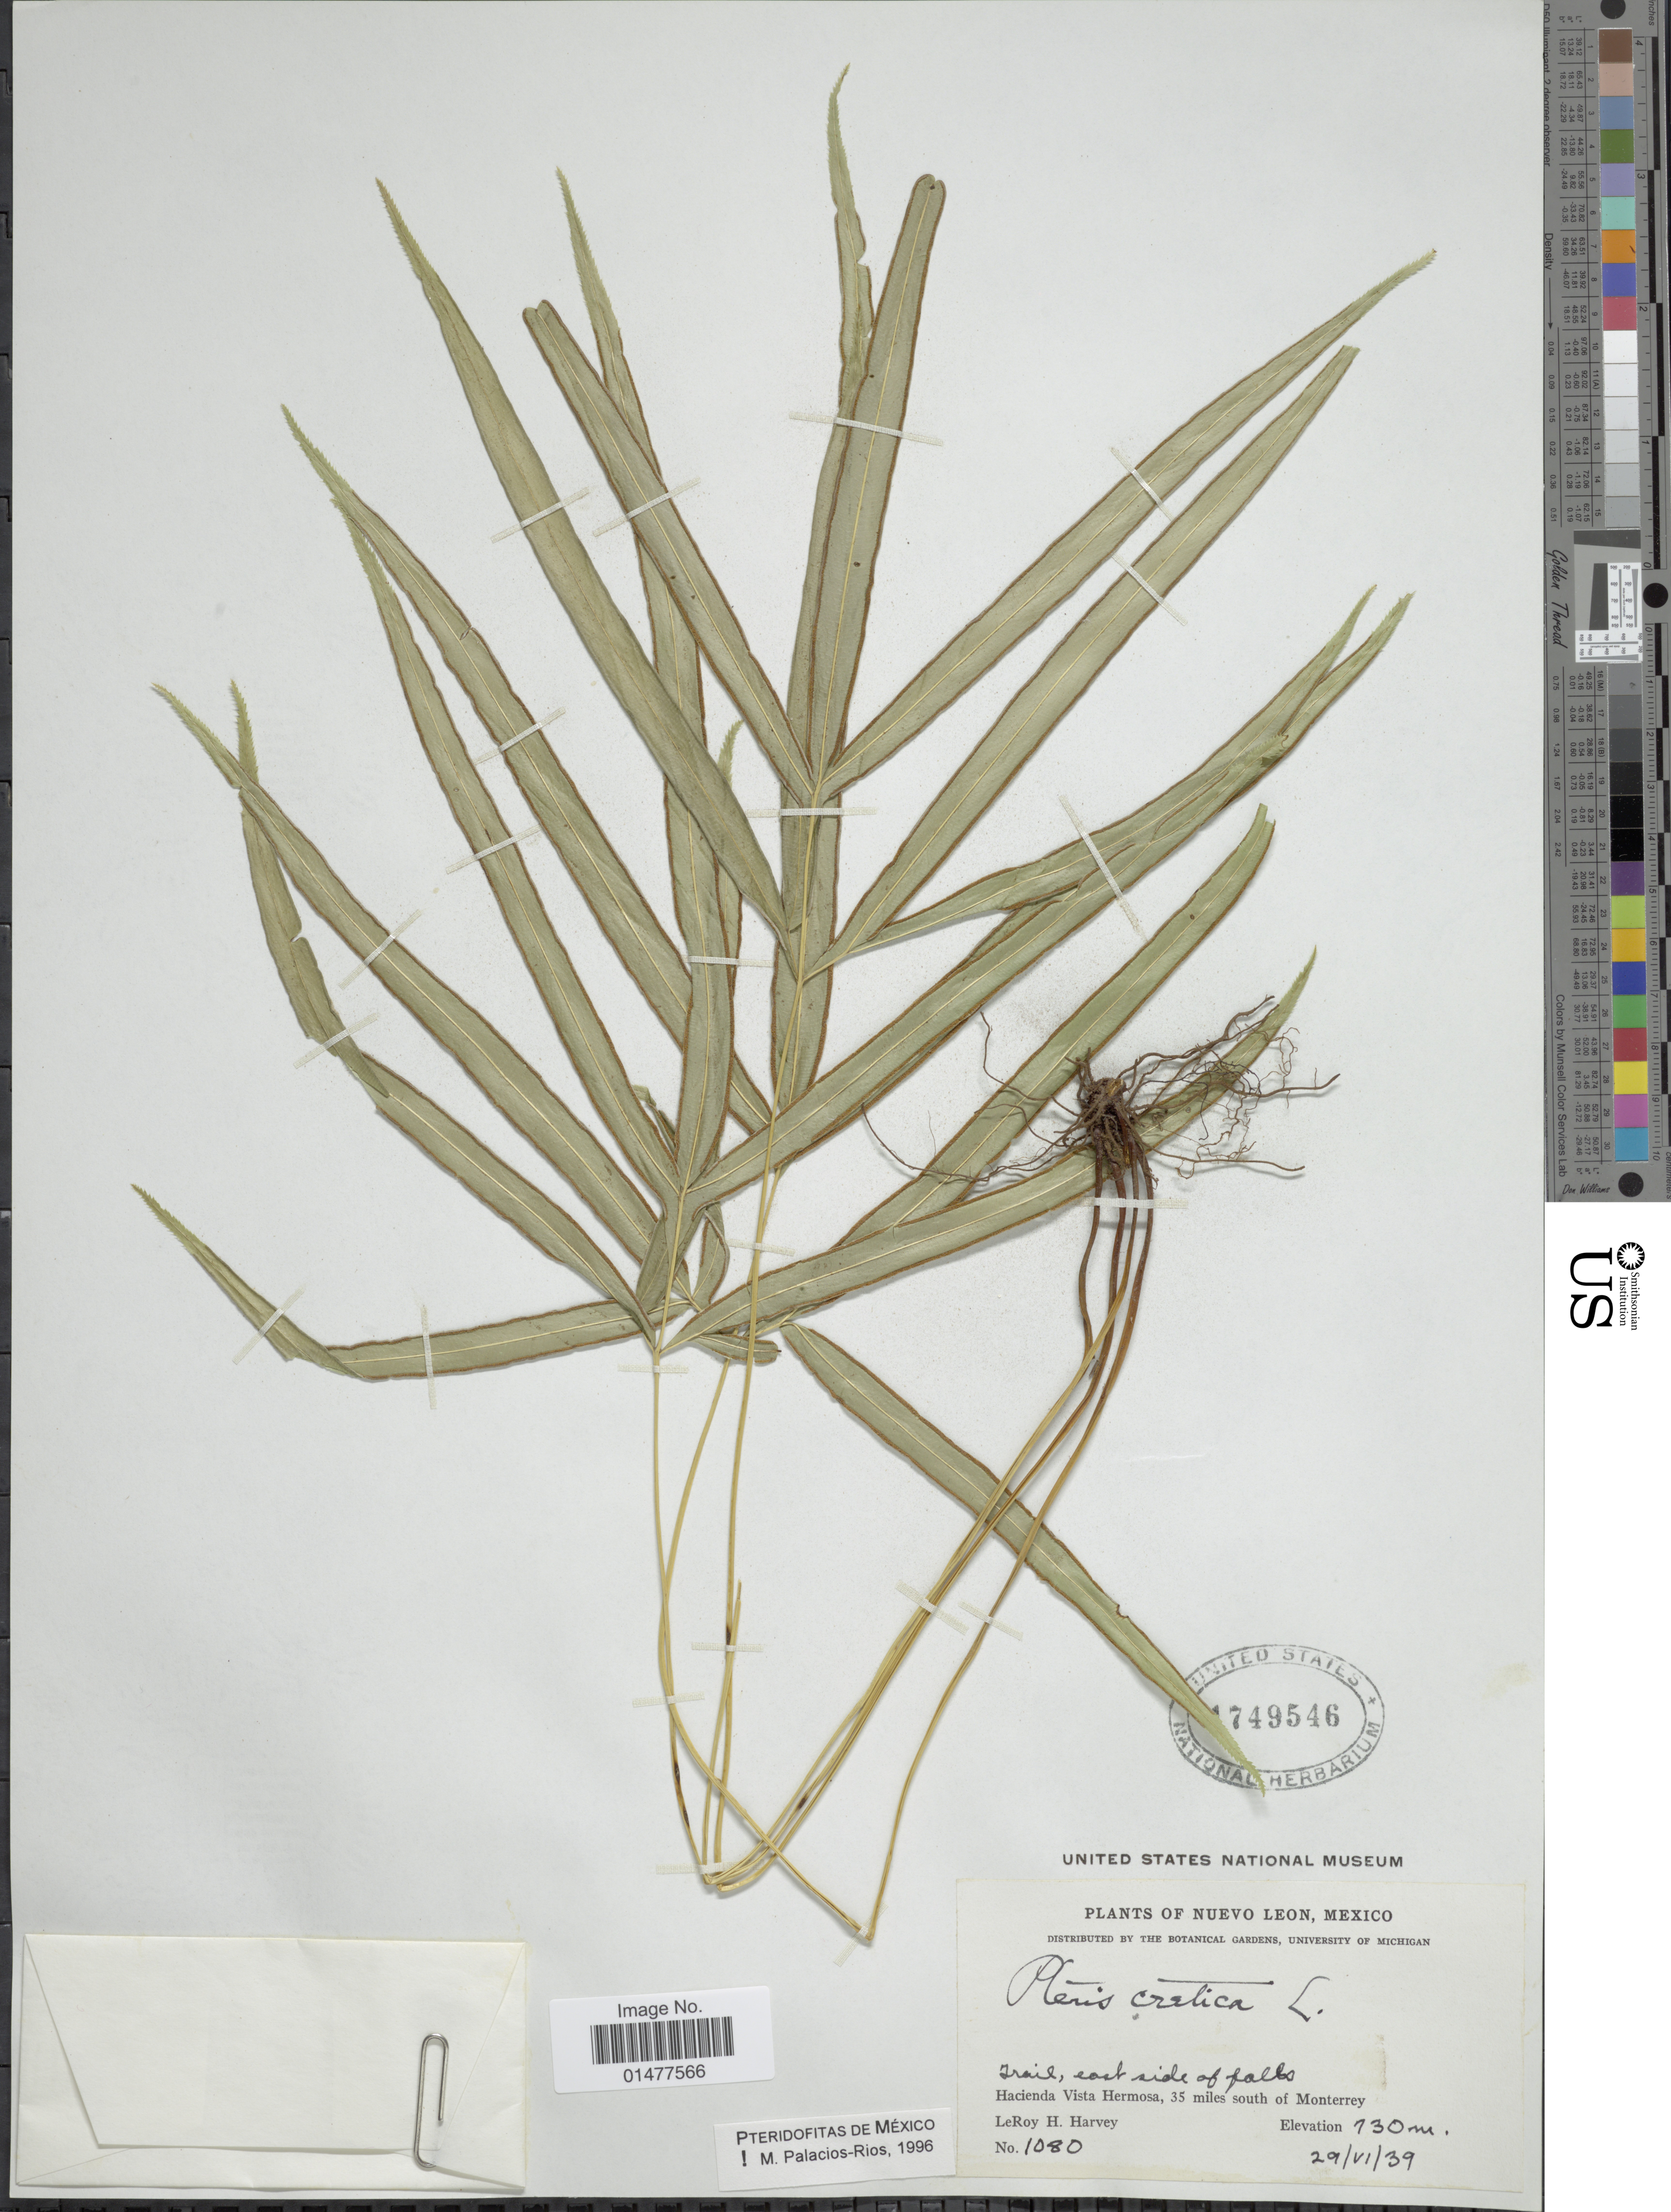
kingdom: Plantae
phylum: Tracheophyta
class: Polypodiopsida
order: Polypodiales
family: Pteridaceae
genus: Pteris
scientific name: Pteris cretica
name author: L.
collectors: L. H. Harvey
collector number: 1080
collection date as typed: Transcribed d/m/y: 29/6/39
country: Mexico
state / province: Nuevo León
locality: Trail, east side of falls, hacienda Vista Hermosa, 35 miles south of Monterrey.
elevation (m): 130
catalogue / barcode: US 1749546